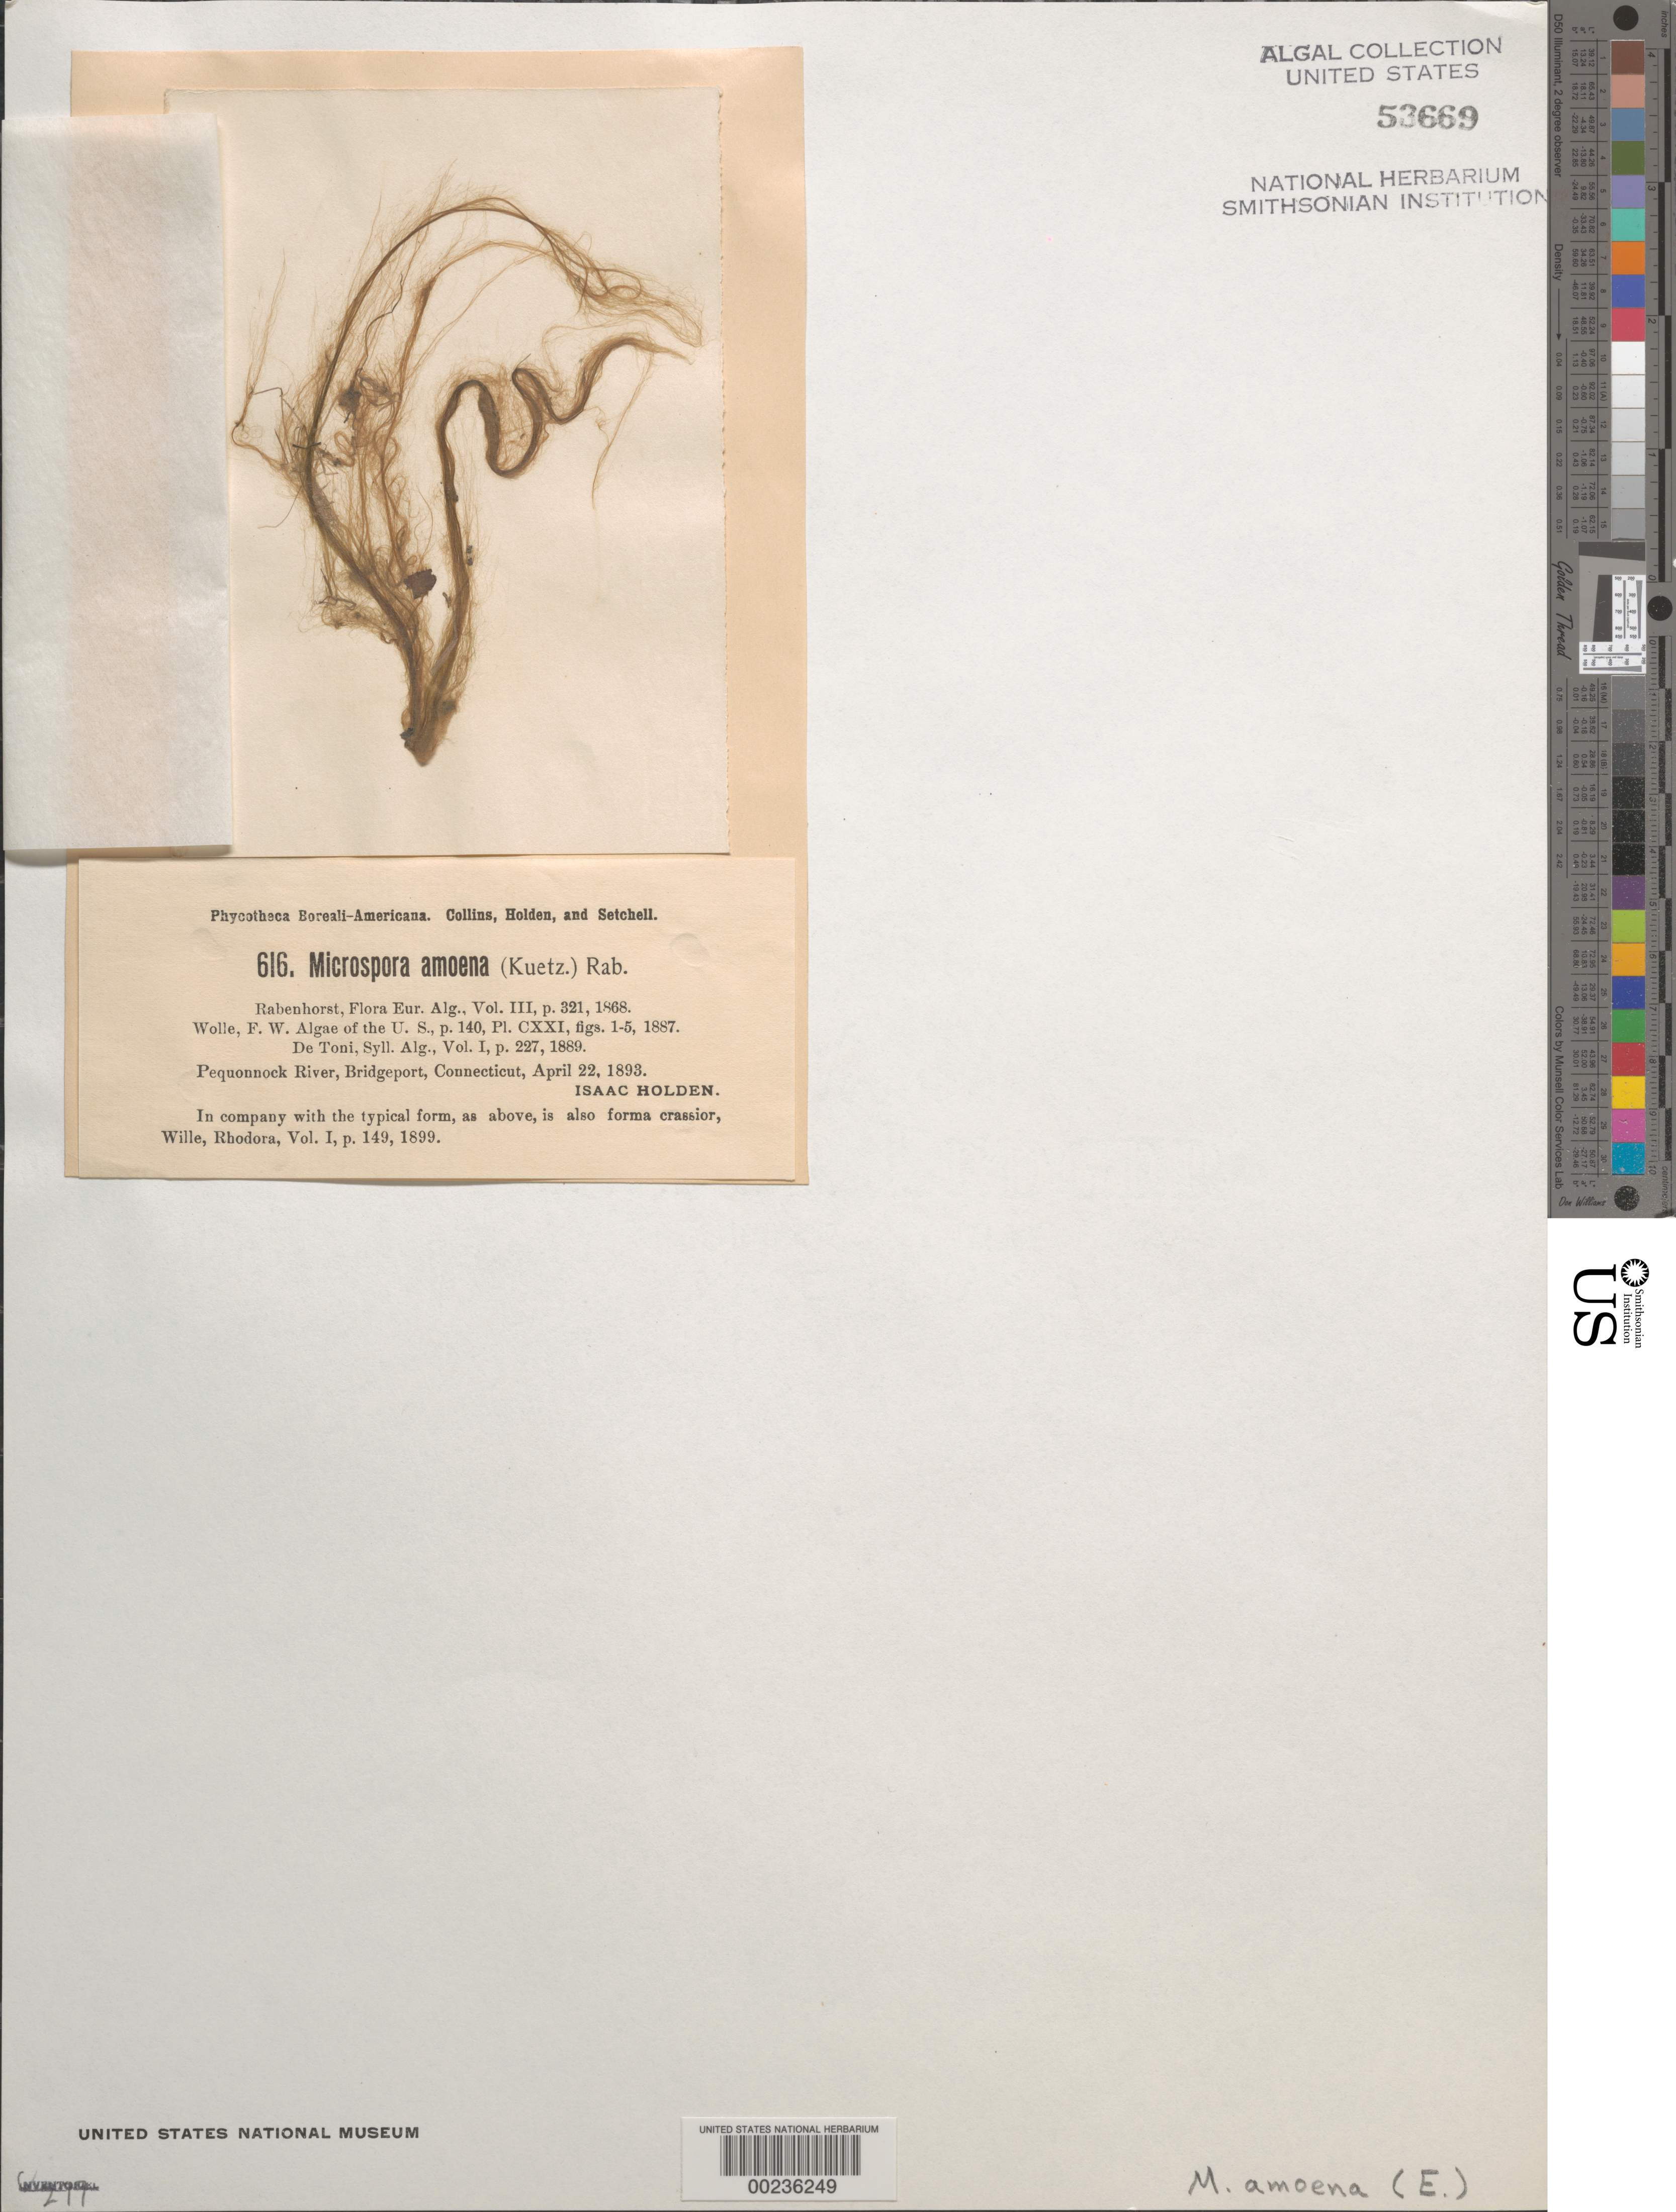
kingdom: Plantae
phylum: Chlorophyta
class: Chlorophyceae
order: Sphaeropleales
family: Microsporaceae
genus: Microspora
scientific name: Microspora amoena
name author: (Kütz.) Rabenh.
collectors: I. Holden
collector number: PB-A 616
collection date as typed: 22 Apr 1893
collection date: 1893-04-22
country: United States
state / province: Connecticut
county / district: Fairfield County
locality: Bridgeport, Pequonnock River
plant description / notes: Collins, Holden & Setchell, Phycotheca Boreali-Americana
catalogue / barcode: US 53669